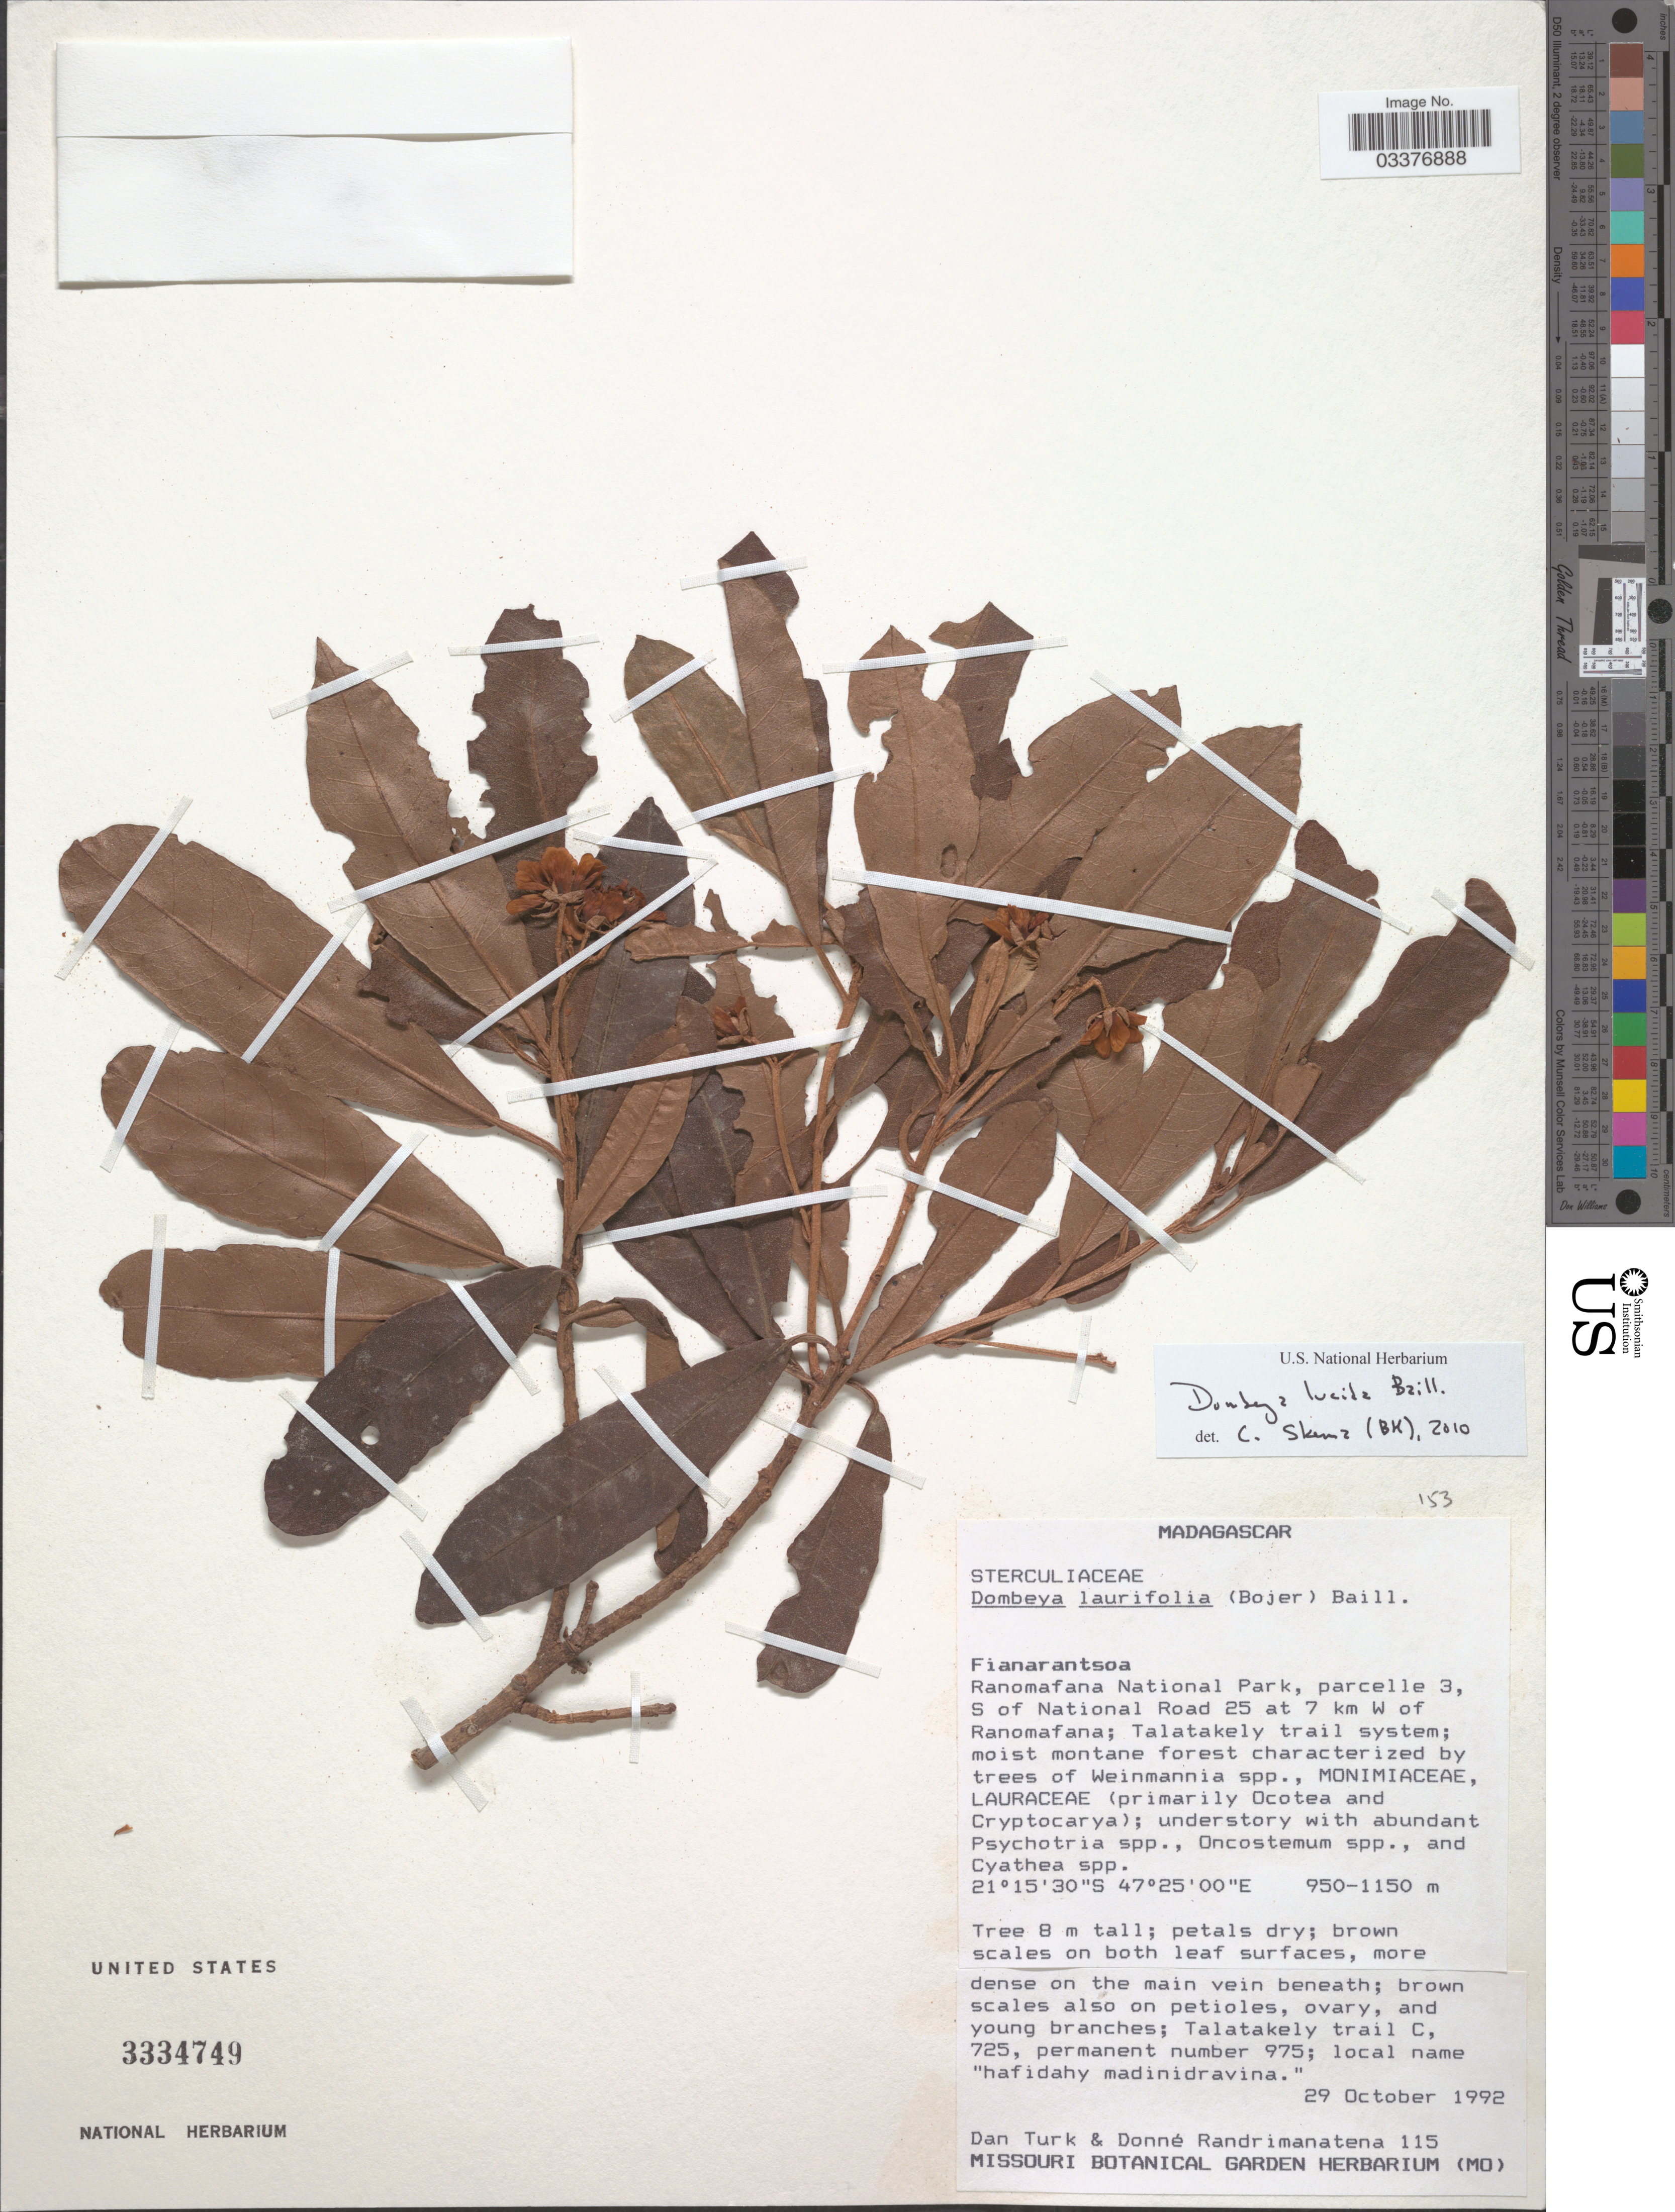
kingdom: Plantae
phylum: Tracheophyta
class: Magnoliopsida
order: Malvales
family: Malvaceae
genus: Dombeya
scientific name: Dombeya lucida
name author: Baill.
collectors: D. Turk & D. Randriamanatena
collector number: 115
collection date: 1992-10-29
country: Madagascar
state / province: Vatovavy Fitovinany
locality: Ranomafana National Park, parcelle 3, S of National Road 25 at 7 km W of Ranomafana; Talatakely trail system.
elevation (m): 950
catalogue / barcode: US 3334749